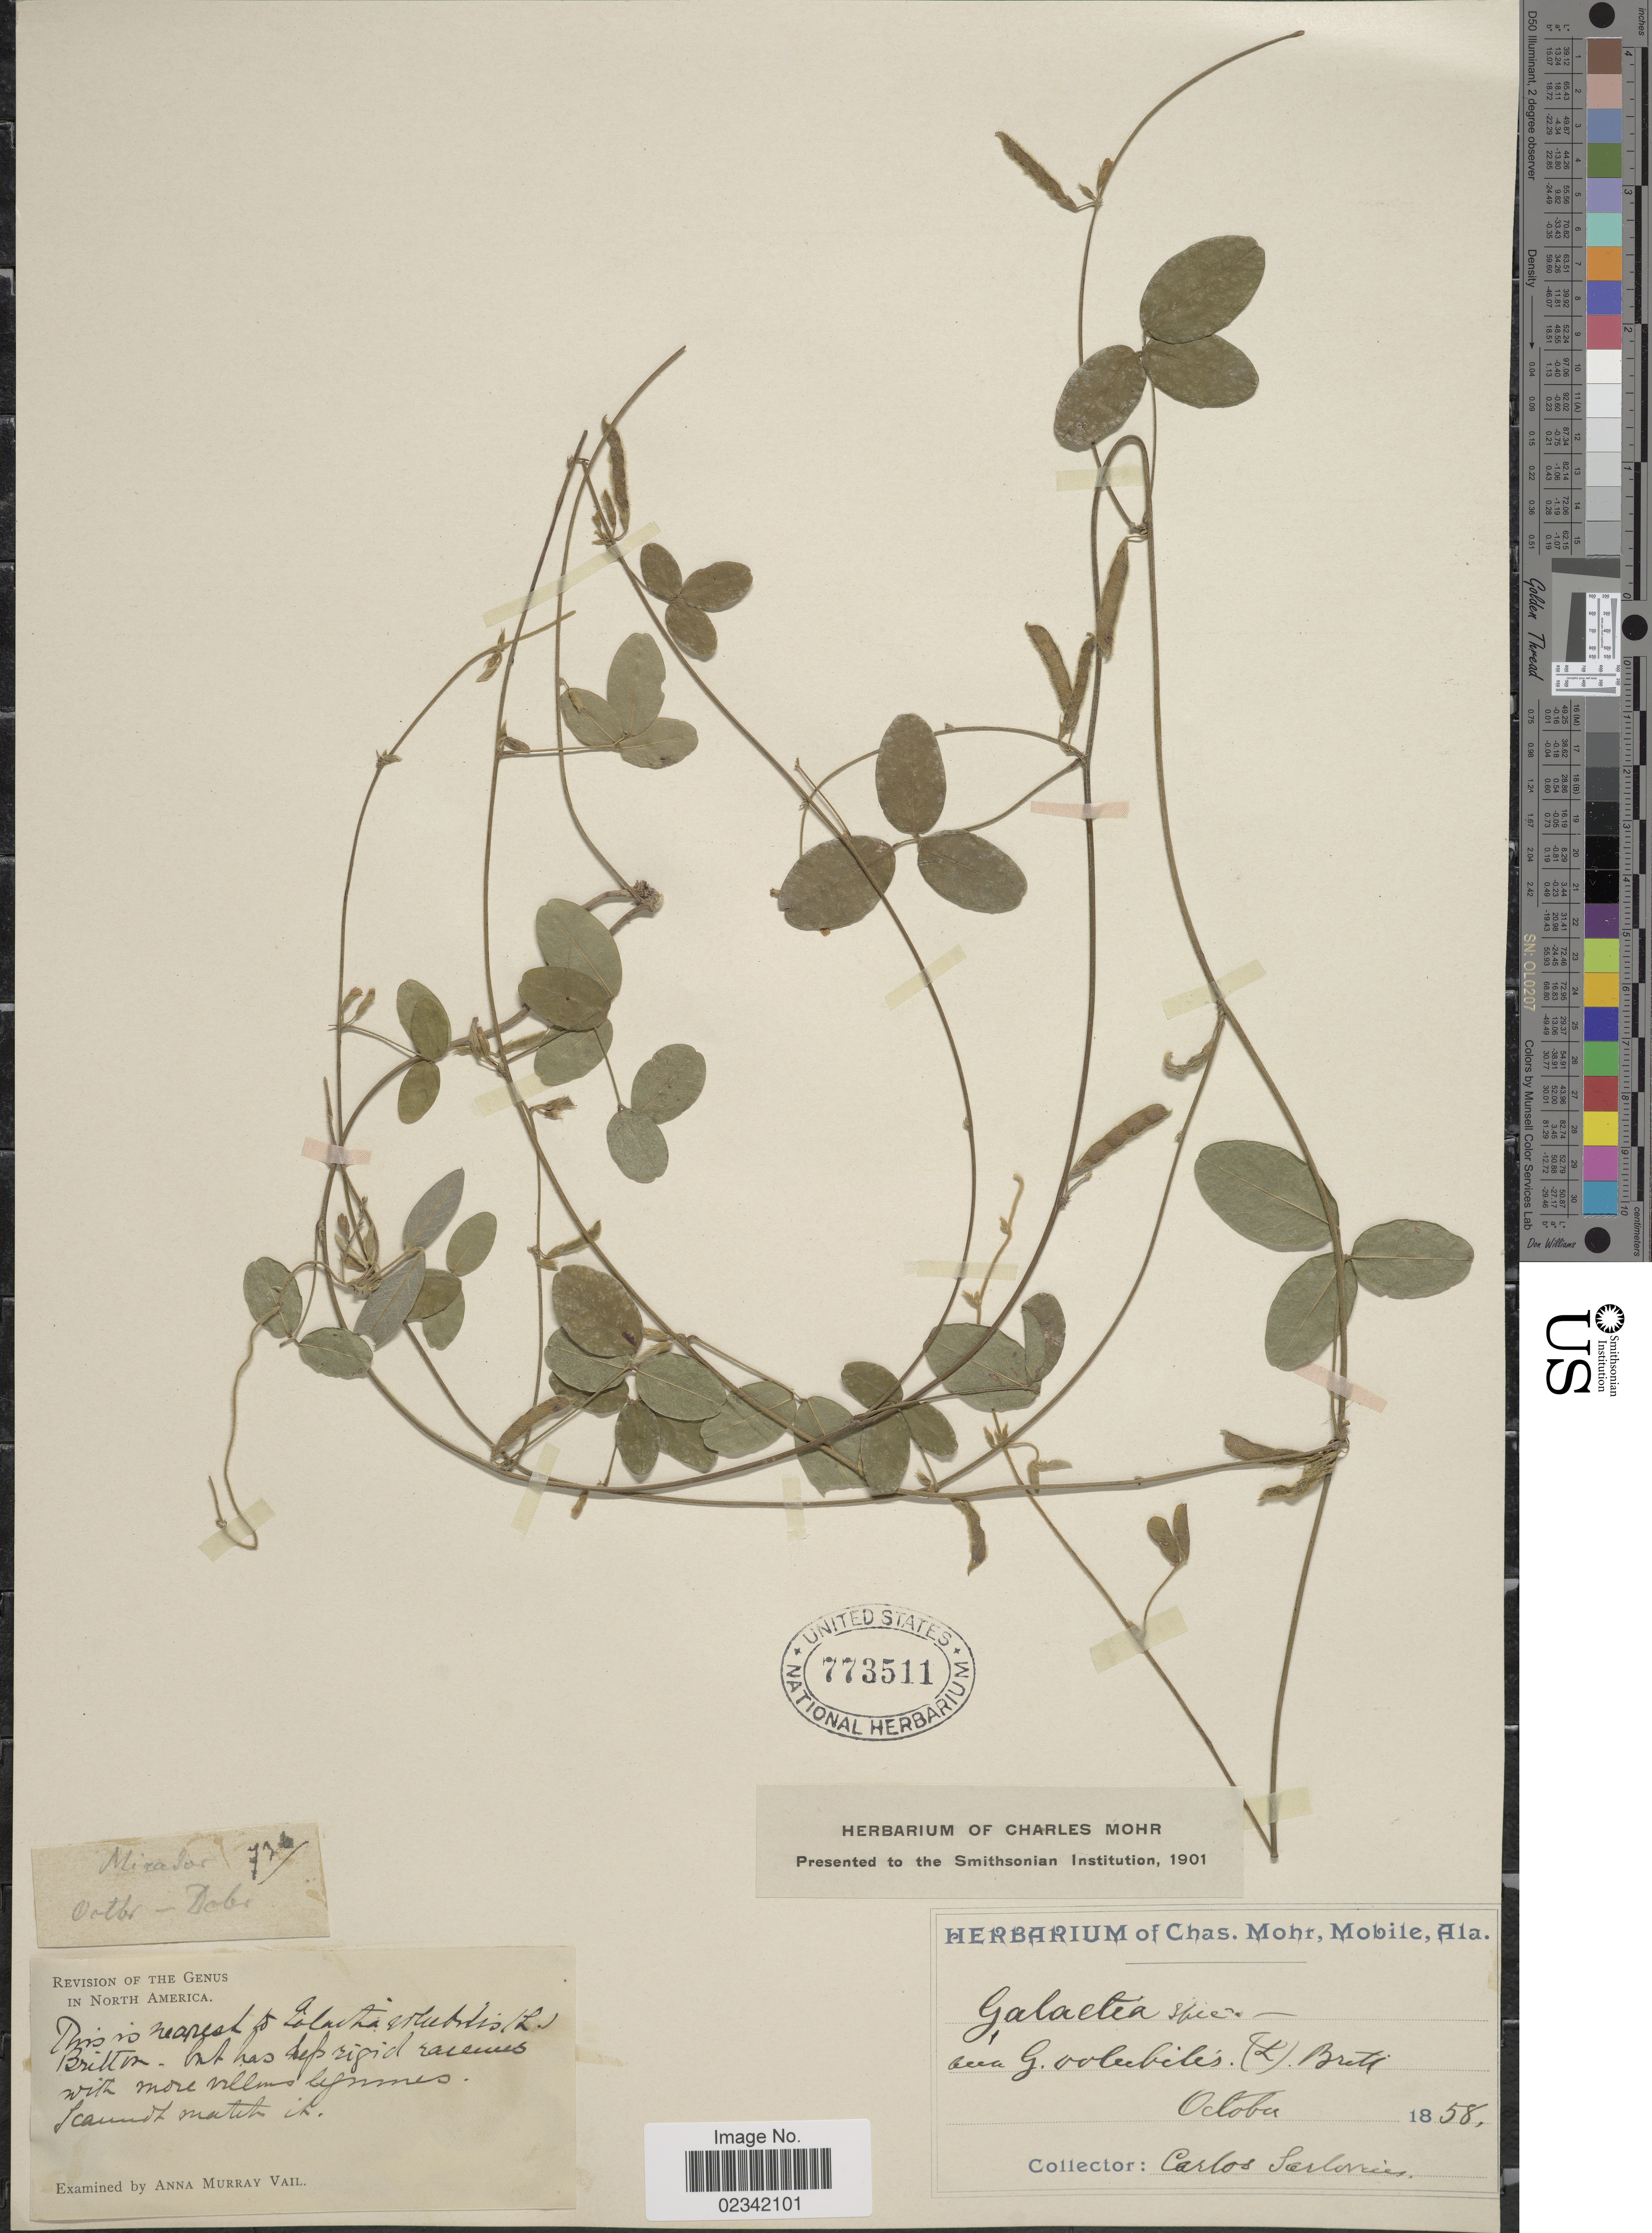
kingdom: Plantae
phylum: Tracheophyta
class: Magnoliopsida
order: Fabales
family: Fabaceae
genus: Galactia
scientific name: Galactia striata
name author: (Jacq.) Urb.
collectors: C. Sartorius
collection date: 1858-10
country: Mexico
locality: Mirador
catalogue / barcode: US 773511